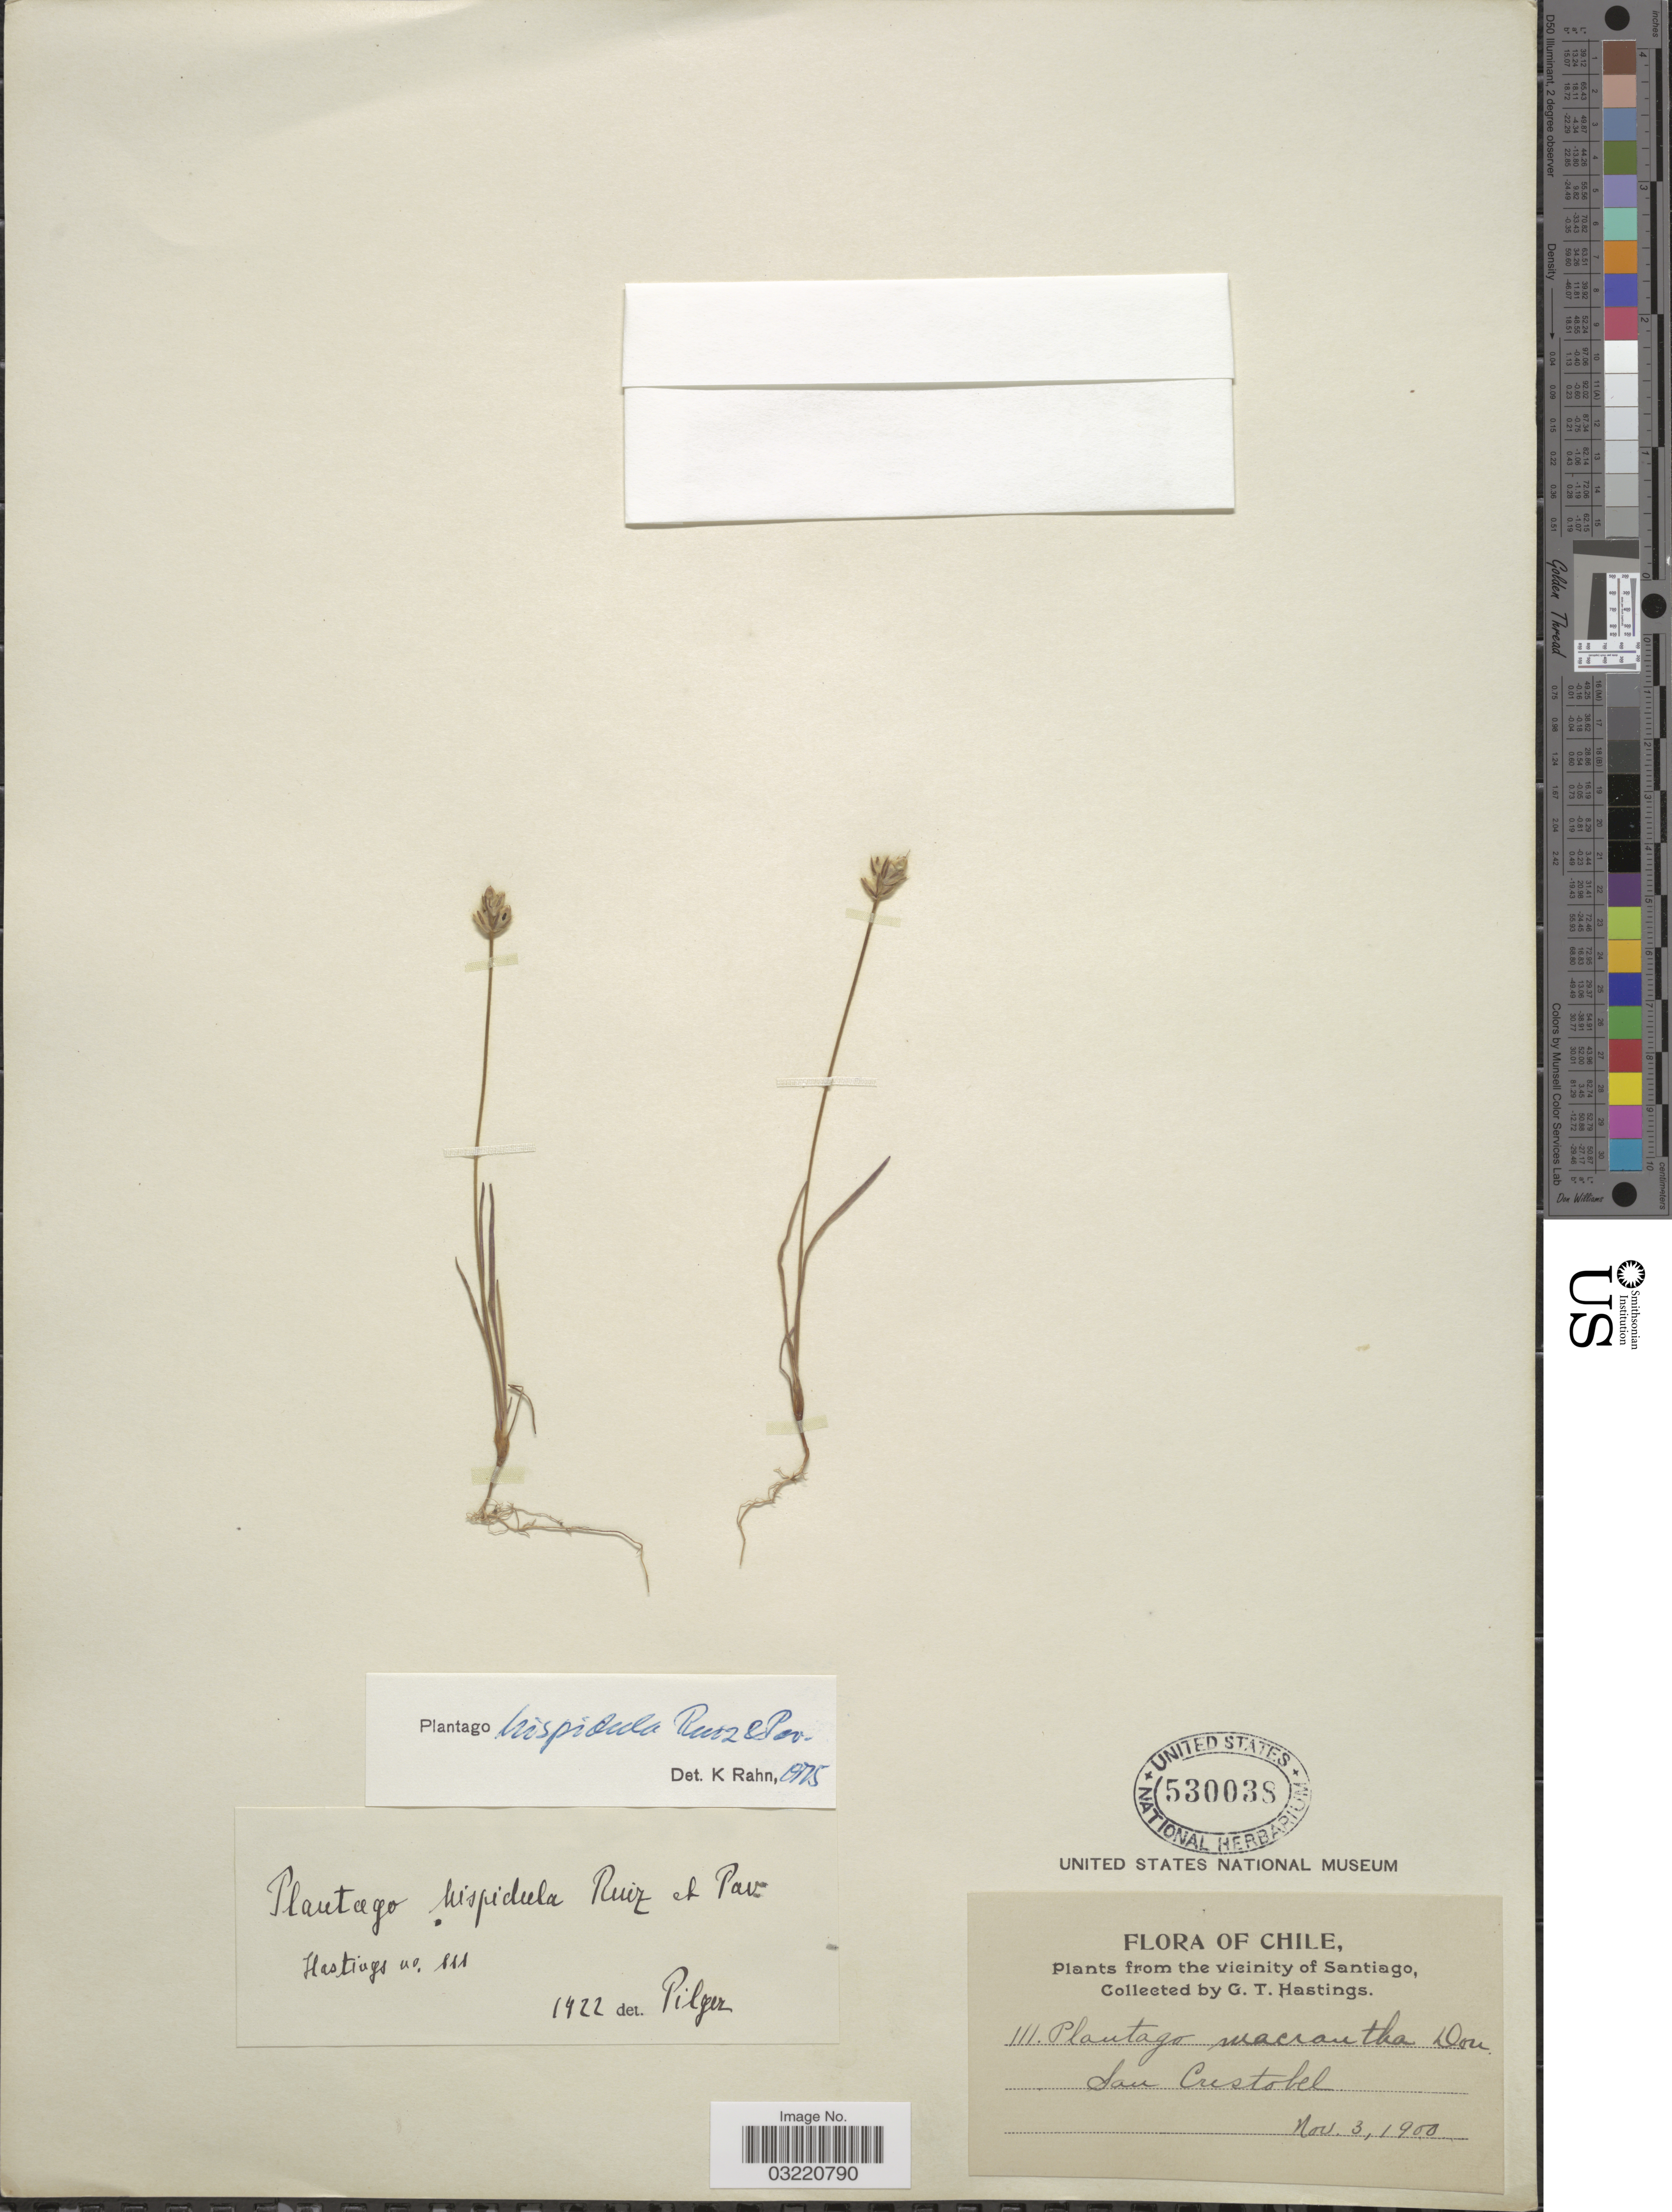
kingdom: Plantae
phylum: Tracheophyta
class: Magnoliopsida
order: Lamiales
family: Plantaginaceae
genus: Plantago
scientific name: Plantago hispidula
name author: Ruiz & Pav.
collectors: G. Hastings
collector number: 111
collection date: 1900-11-03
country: Chile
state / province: Región Metropolitana (RM)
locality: The vicinity of Santiago. San Cristobel.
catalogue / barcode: US 530038